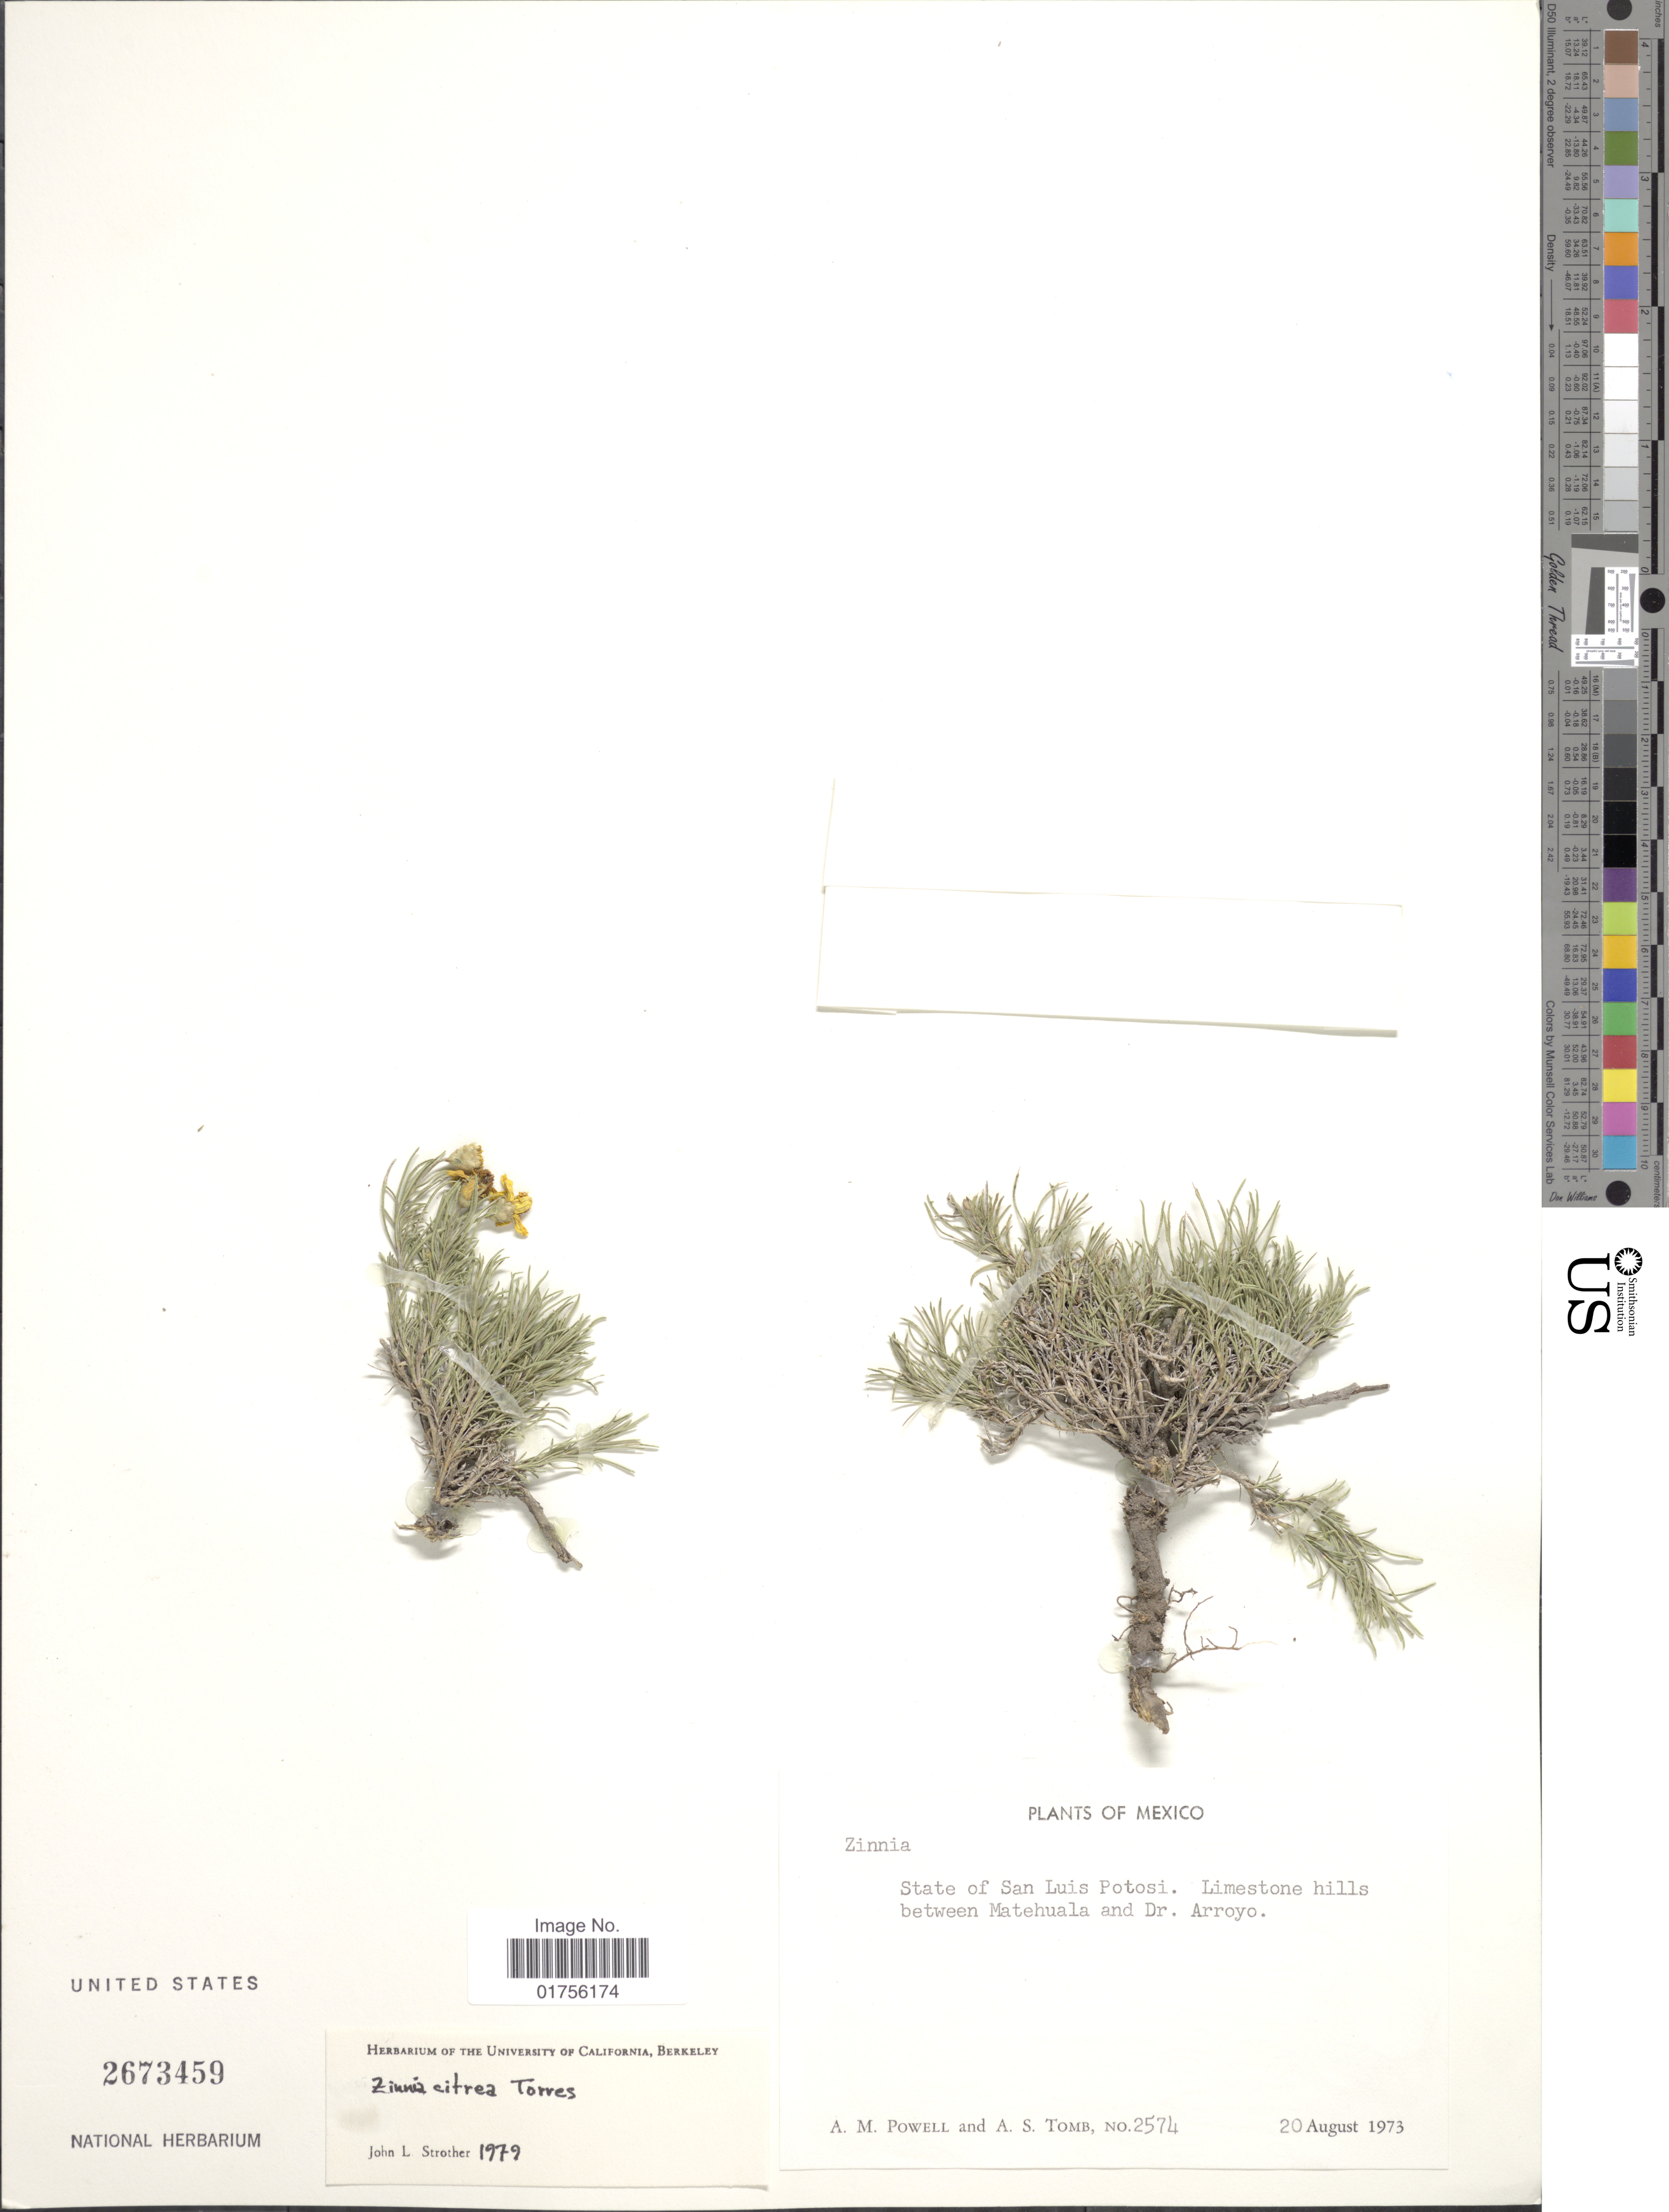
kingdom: Plantae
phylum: Tracheophyta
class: Magnoliopsida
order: Asterales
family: Asteraceae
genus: Zinnia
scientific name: Zinnia citrea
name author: A.M. Torres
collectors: A. M. Powell & A. Tomb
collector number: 2574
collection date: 1973-08-20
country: Mexico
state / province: San Luis Potosí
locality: State of San Luis Potosi, Limestone hills between matehuala and Dr. Arroyo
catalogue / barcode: US 2673459